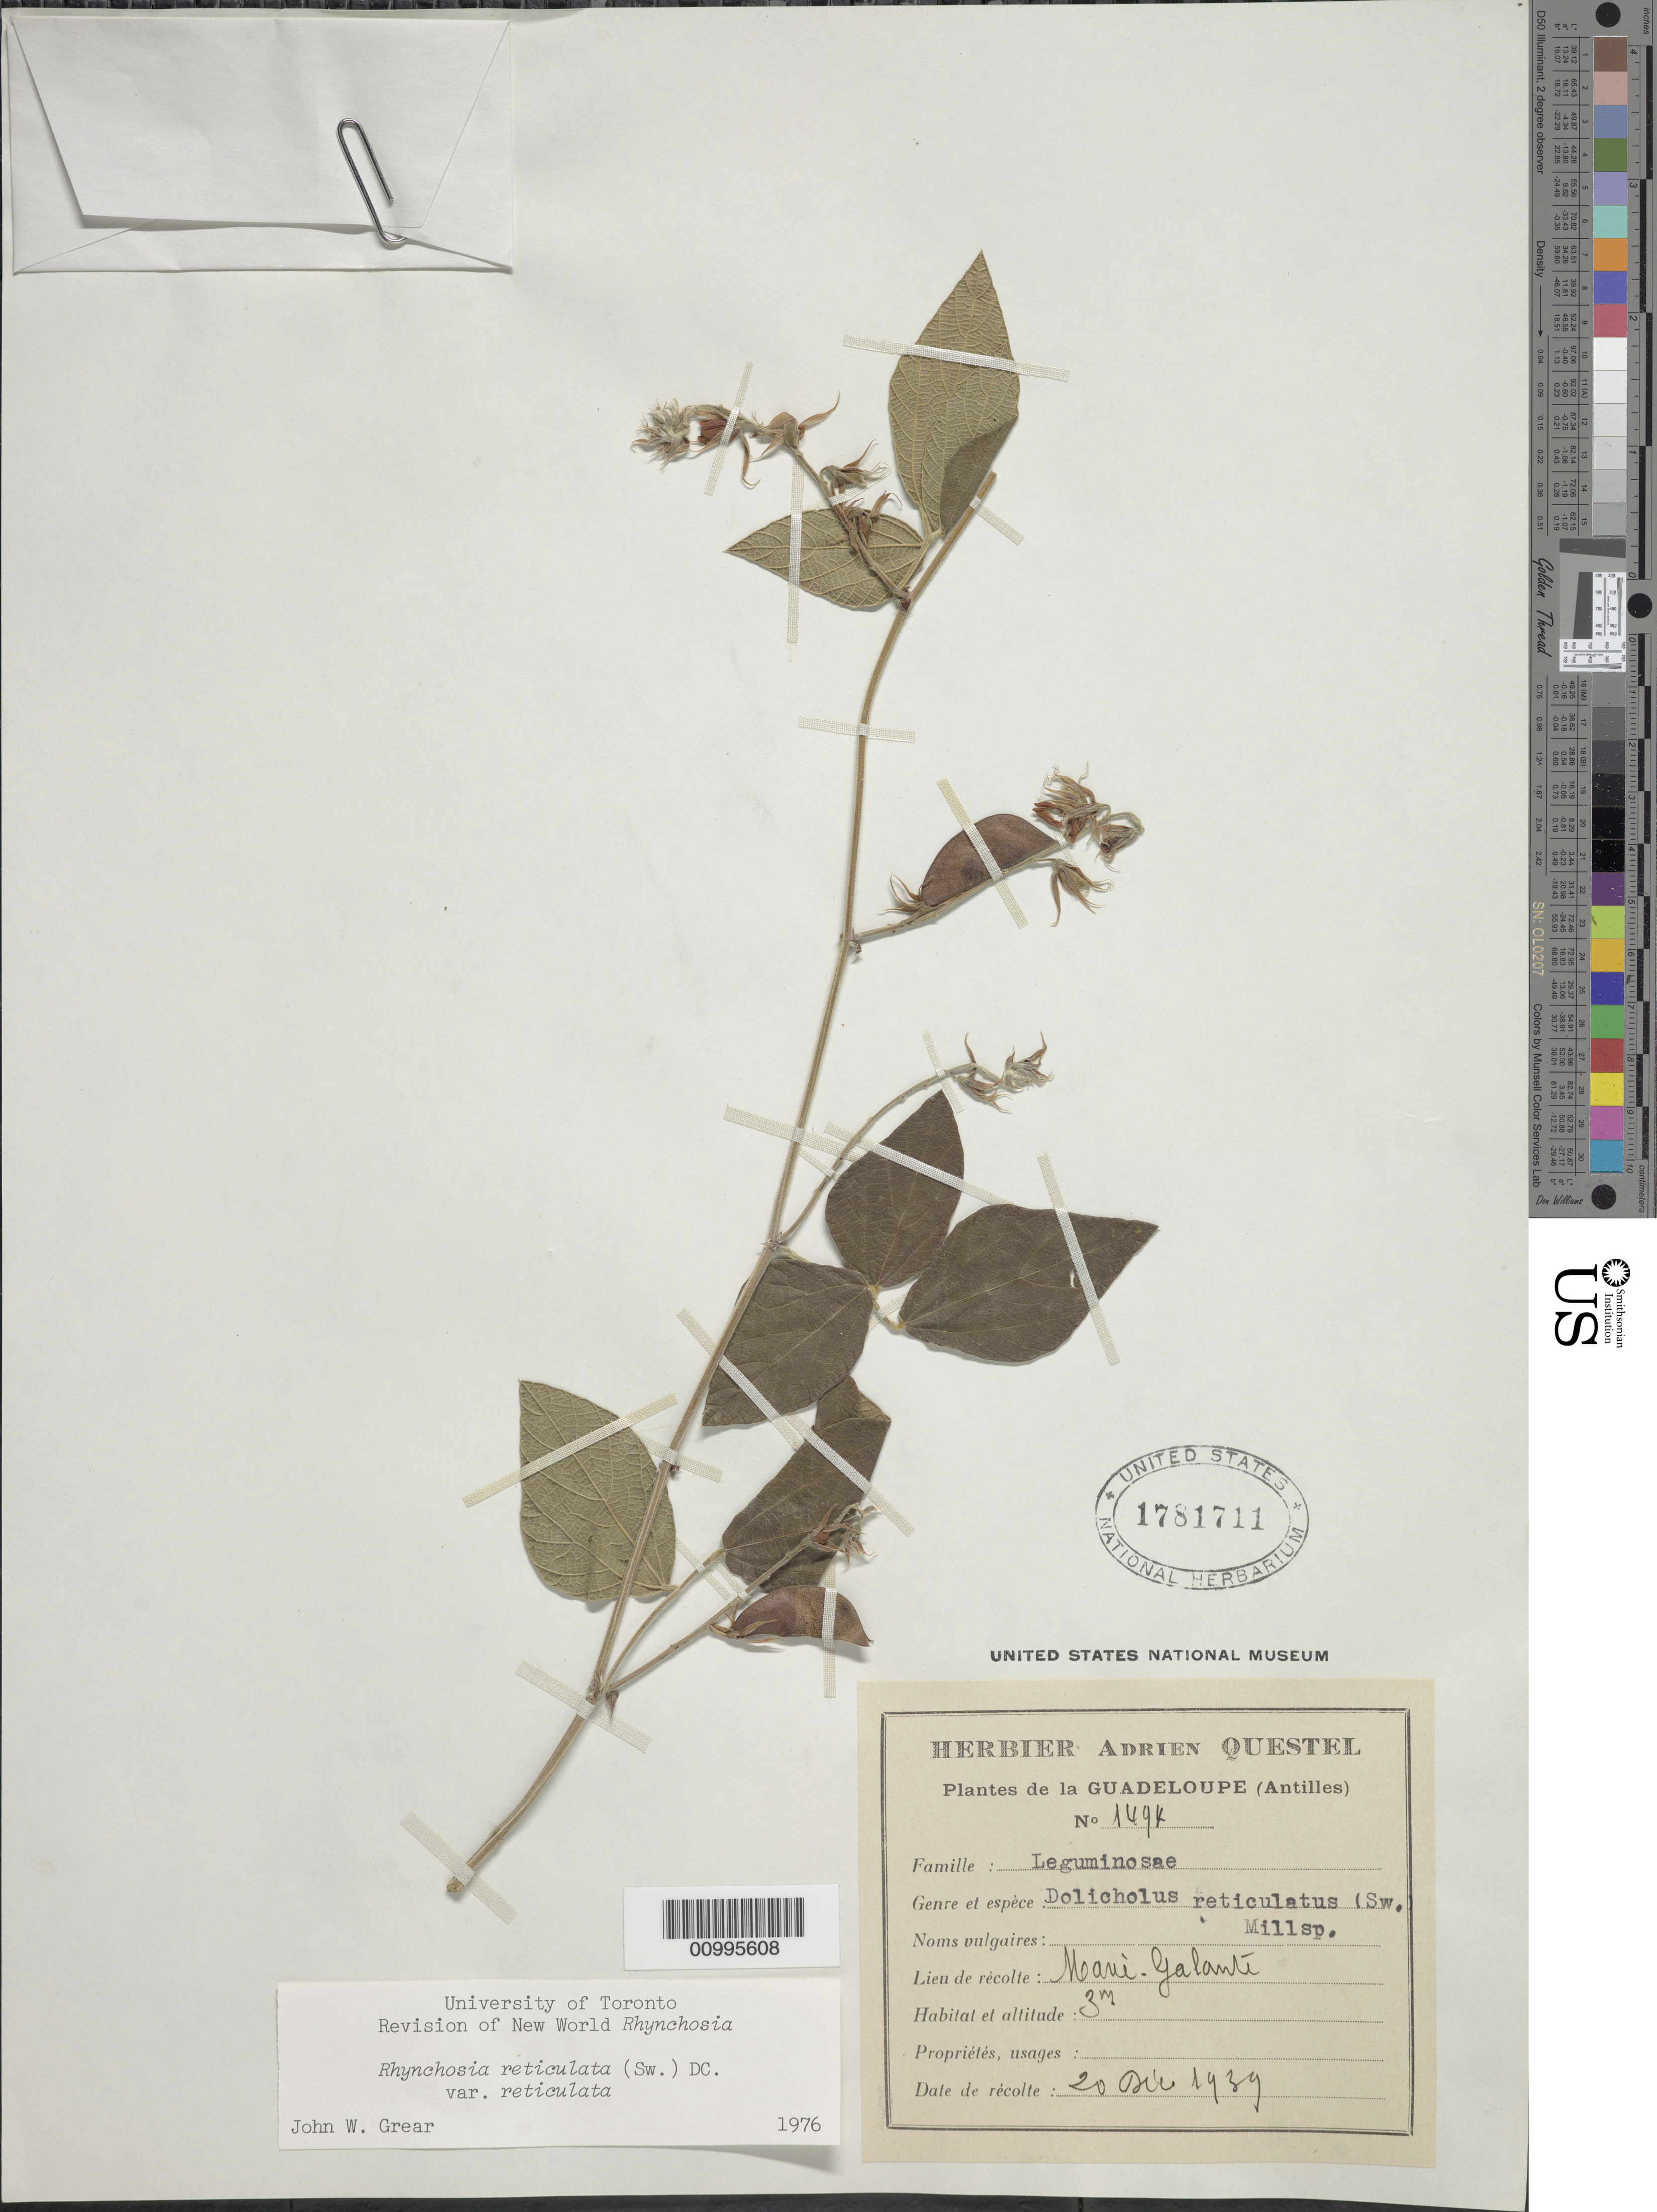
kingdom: Plantae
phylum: Tracheophyta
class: Magnoliopsida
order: Fabales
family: Fabaceae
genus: Rhynchosia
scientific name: Rhynchosia reticulata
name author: (Sw.) DC.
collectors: A. Questel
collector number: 1494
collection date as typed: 20 Dec 1939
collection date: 1939-12-20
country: Guadeloupe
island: Marie Galante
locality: Antilles. Marie-Galante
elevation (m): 3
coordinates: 0 N, 0 E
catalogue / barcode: US 1781711